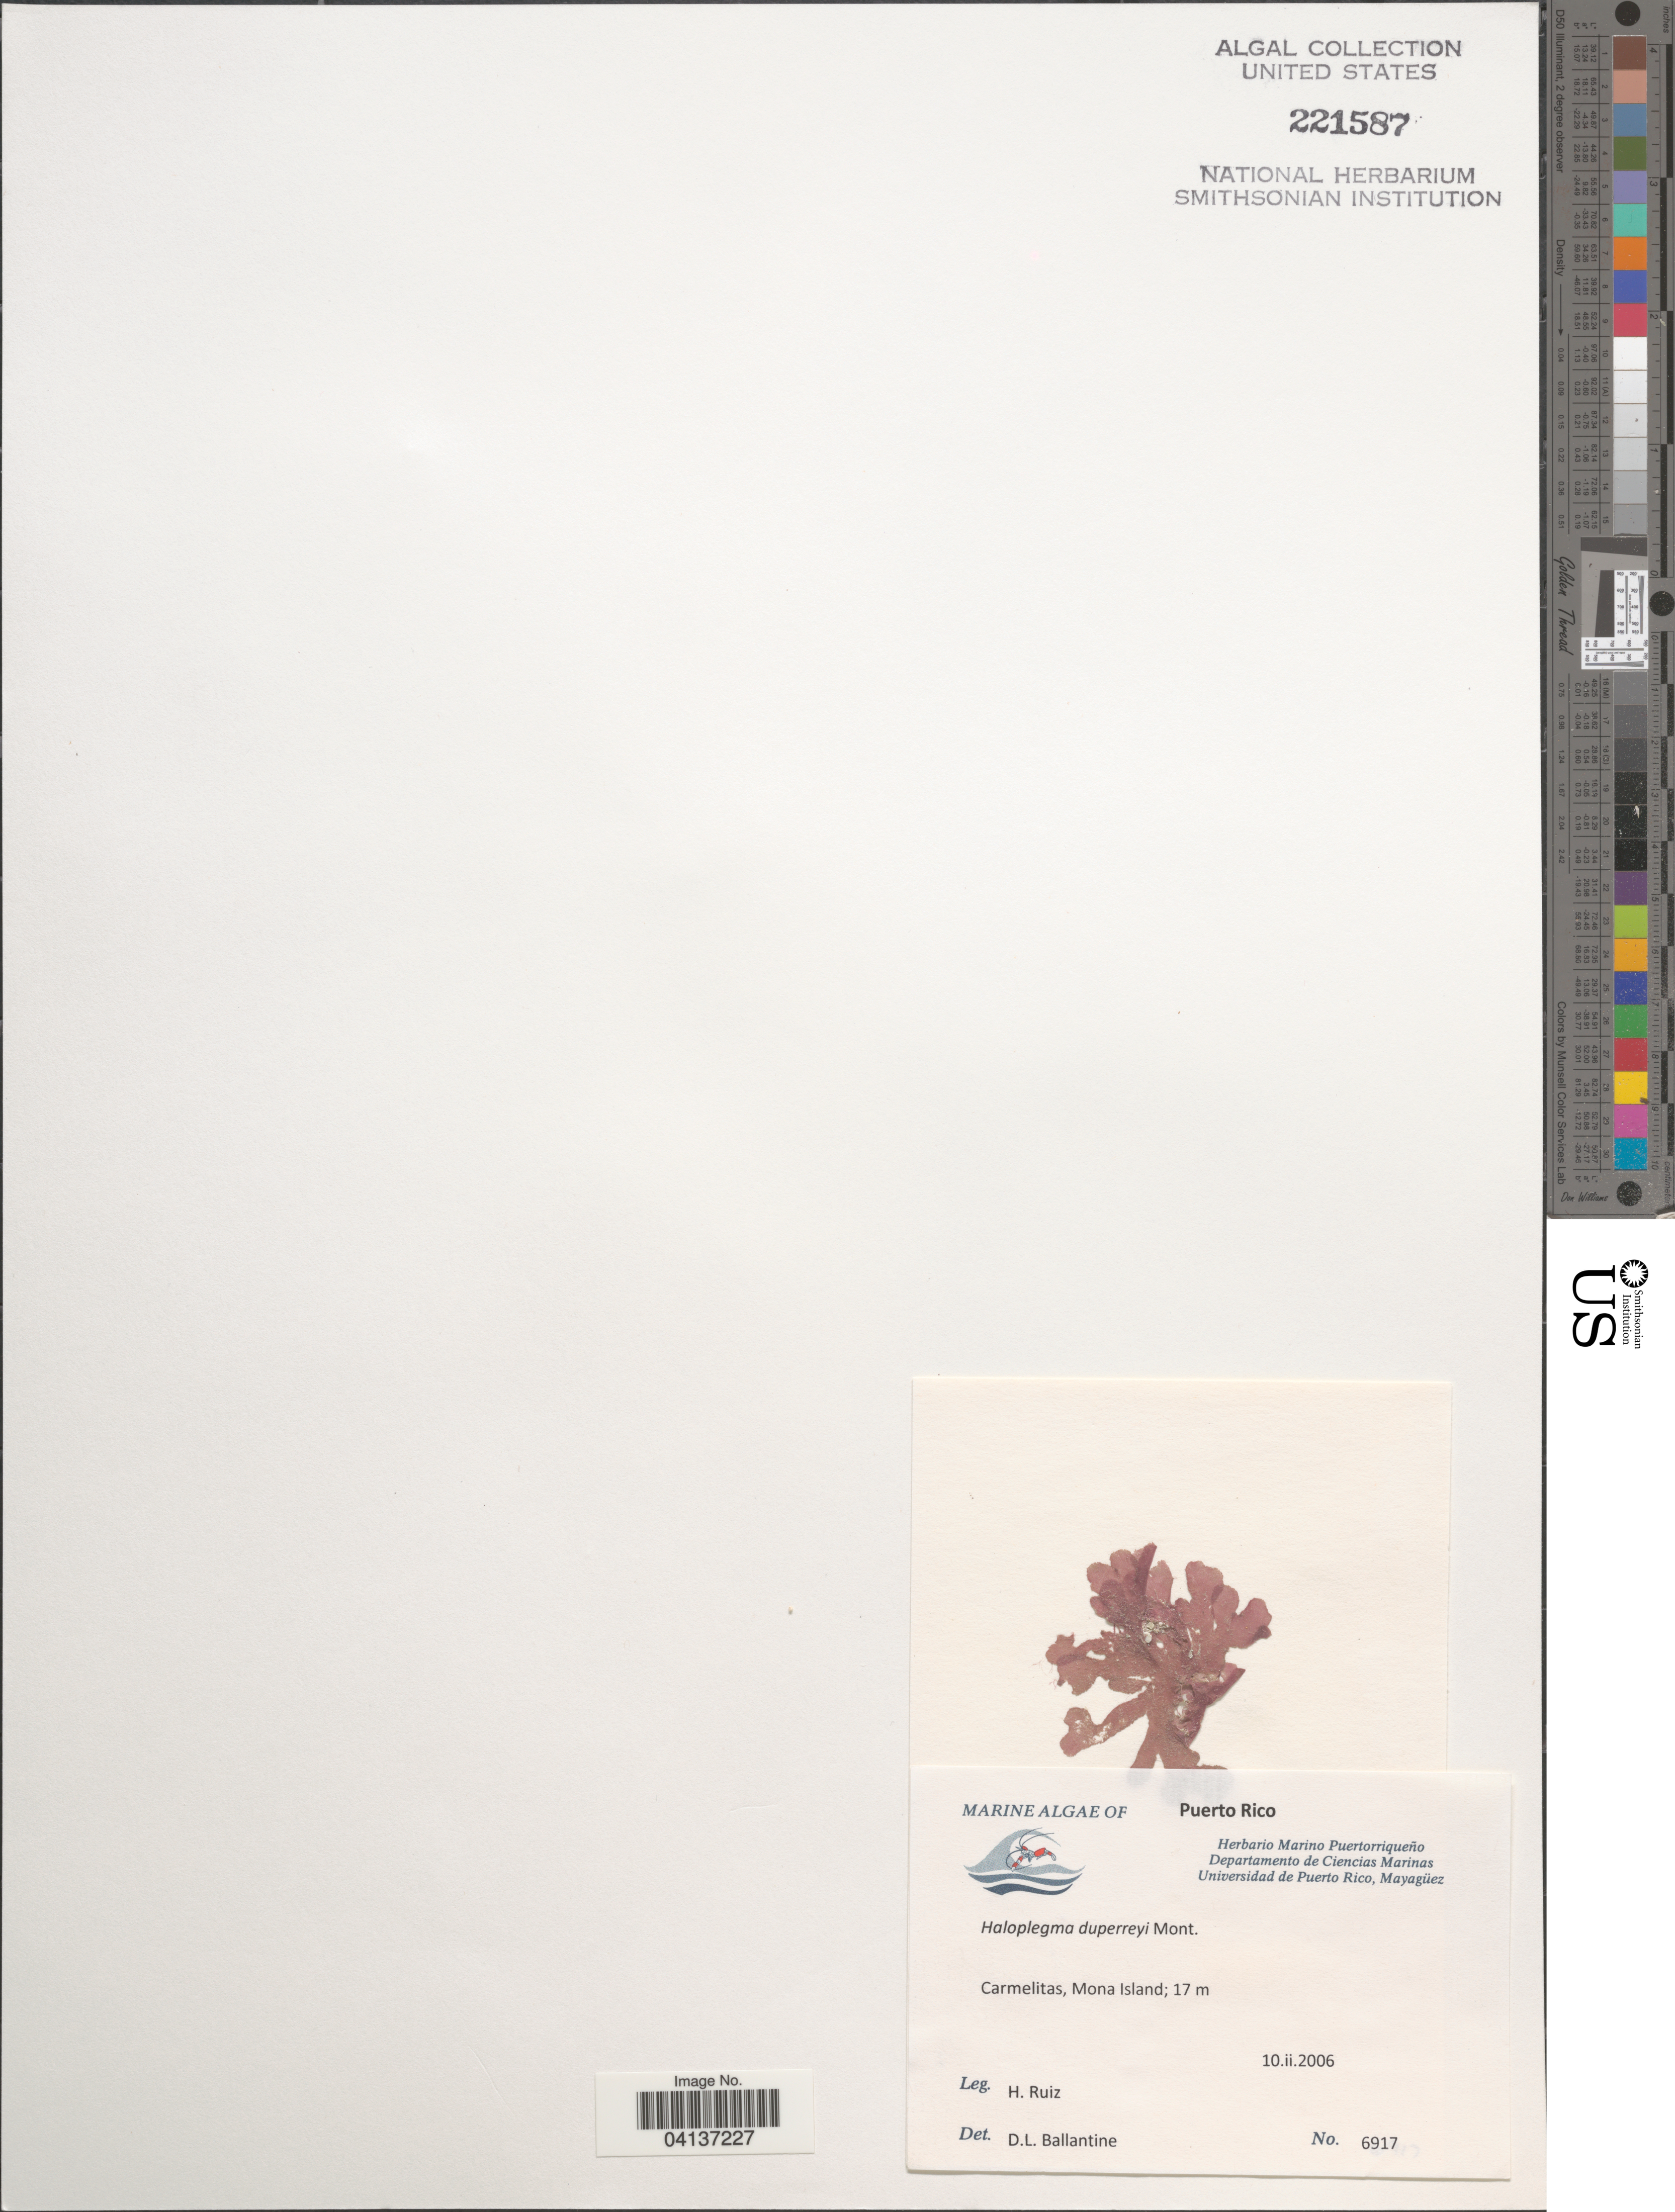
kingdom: Plantae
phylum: Rhodophyta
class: Florideophyceae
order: Ceramiales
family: Wrangeliaceae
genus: Haloplegma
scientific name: Haloplegma duperreyi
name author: Mont.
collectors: H. Ruiz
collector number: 6917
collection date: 2006-02-10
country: Puerto Rico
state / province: Mayaguëz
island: Mona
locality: Carmelitas, Mona Island.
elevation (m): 17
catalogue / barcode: US 221587